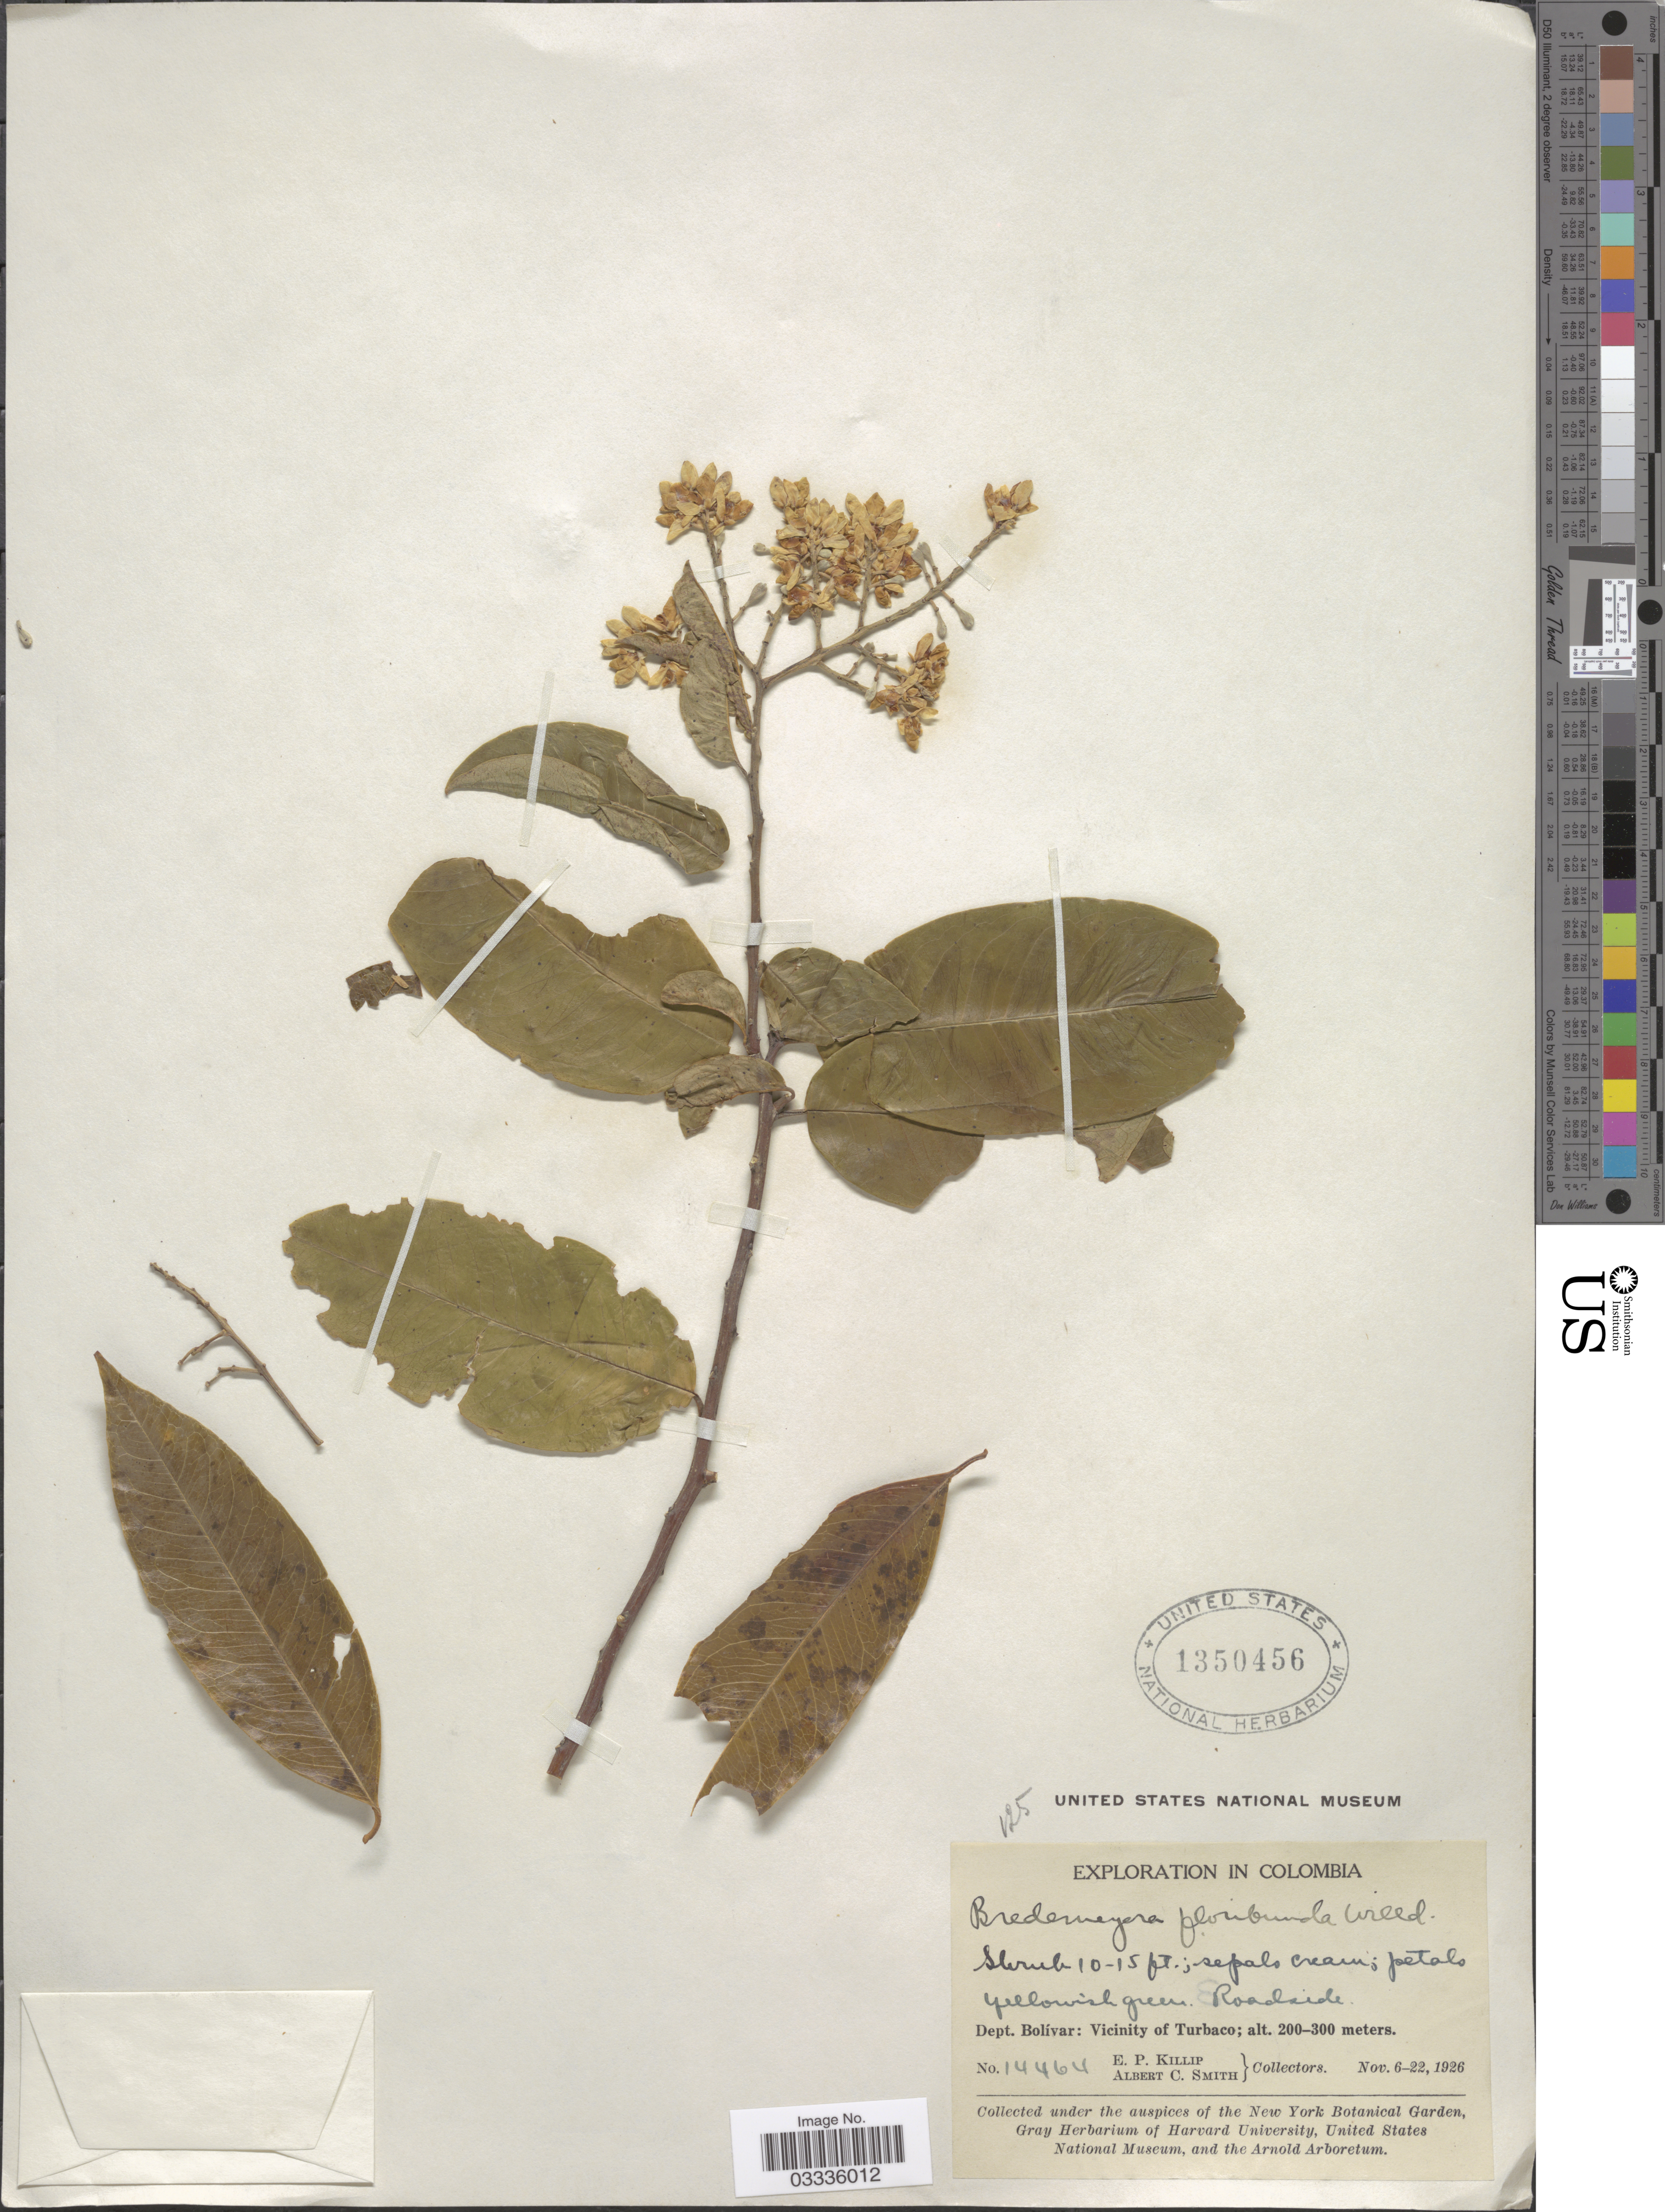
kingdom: Plantae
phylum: Tracheophyta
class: Magnoliopsida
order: Fabales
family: Polygalaceae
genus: Bredemeyera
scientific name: Bredemeyera floribunda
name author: Willd.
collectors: E. P. Killip & A. C. Smith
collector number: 14464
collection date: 1926-11-06/1926-11-22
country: Colombia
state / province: Bolívar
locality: Dept. Bolívar: Vicinity of Turbaco.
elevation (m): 200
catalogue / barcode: US 1350456